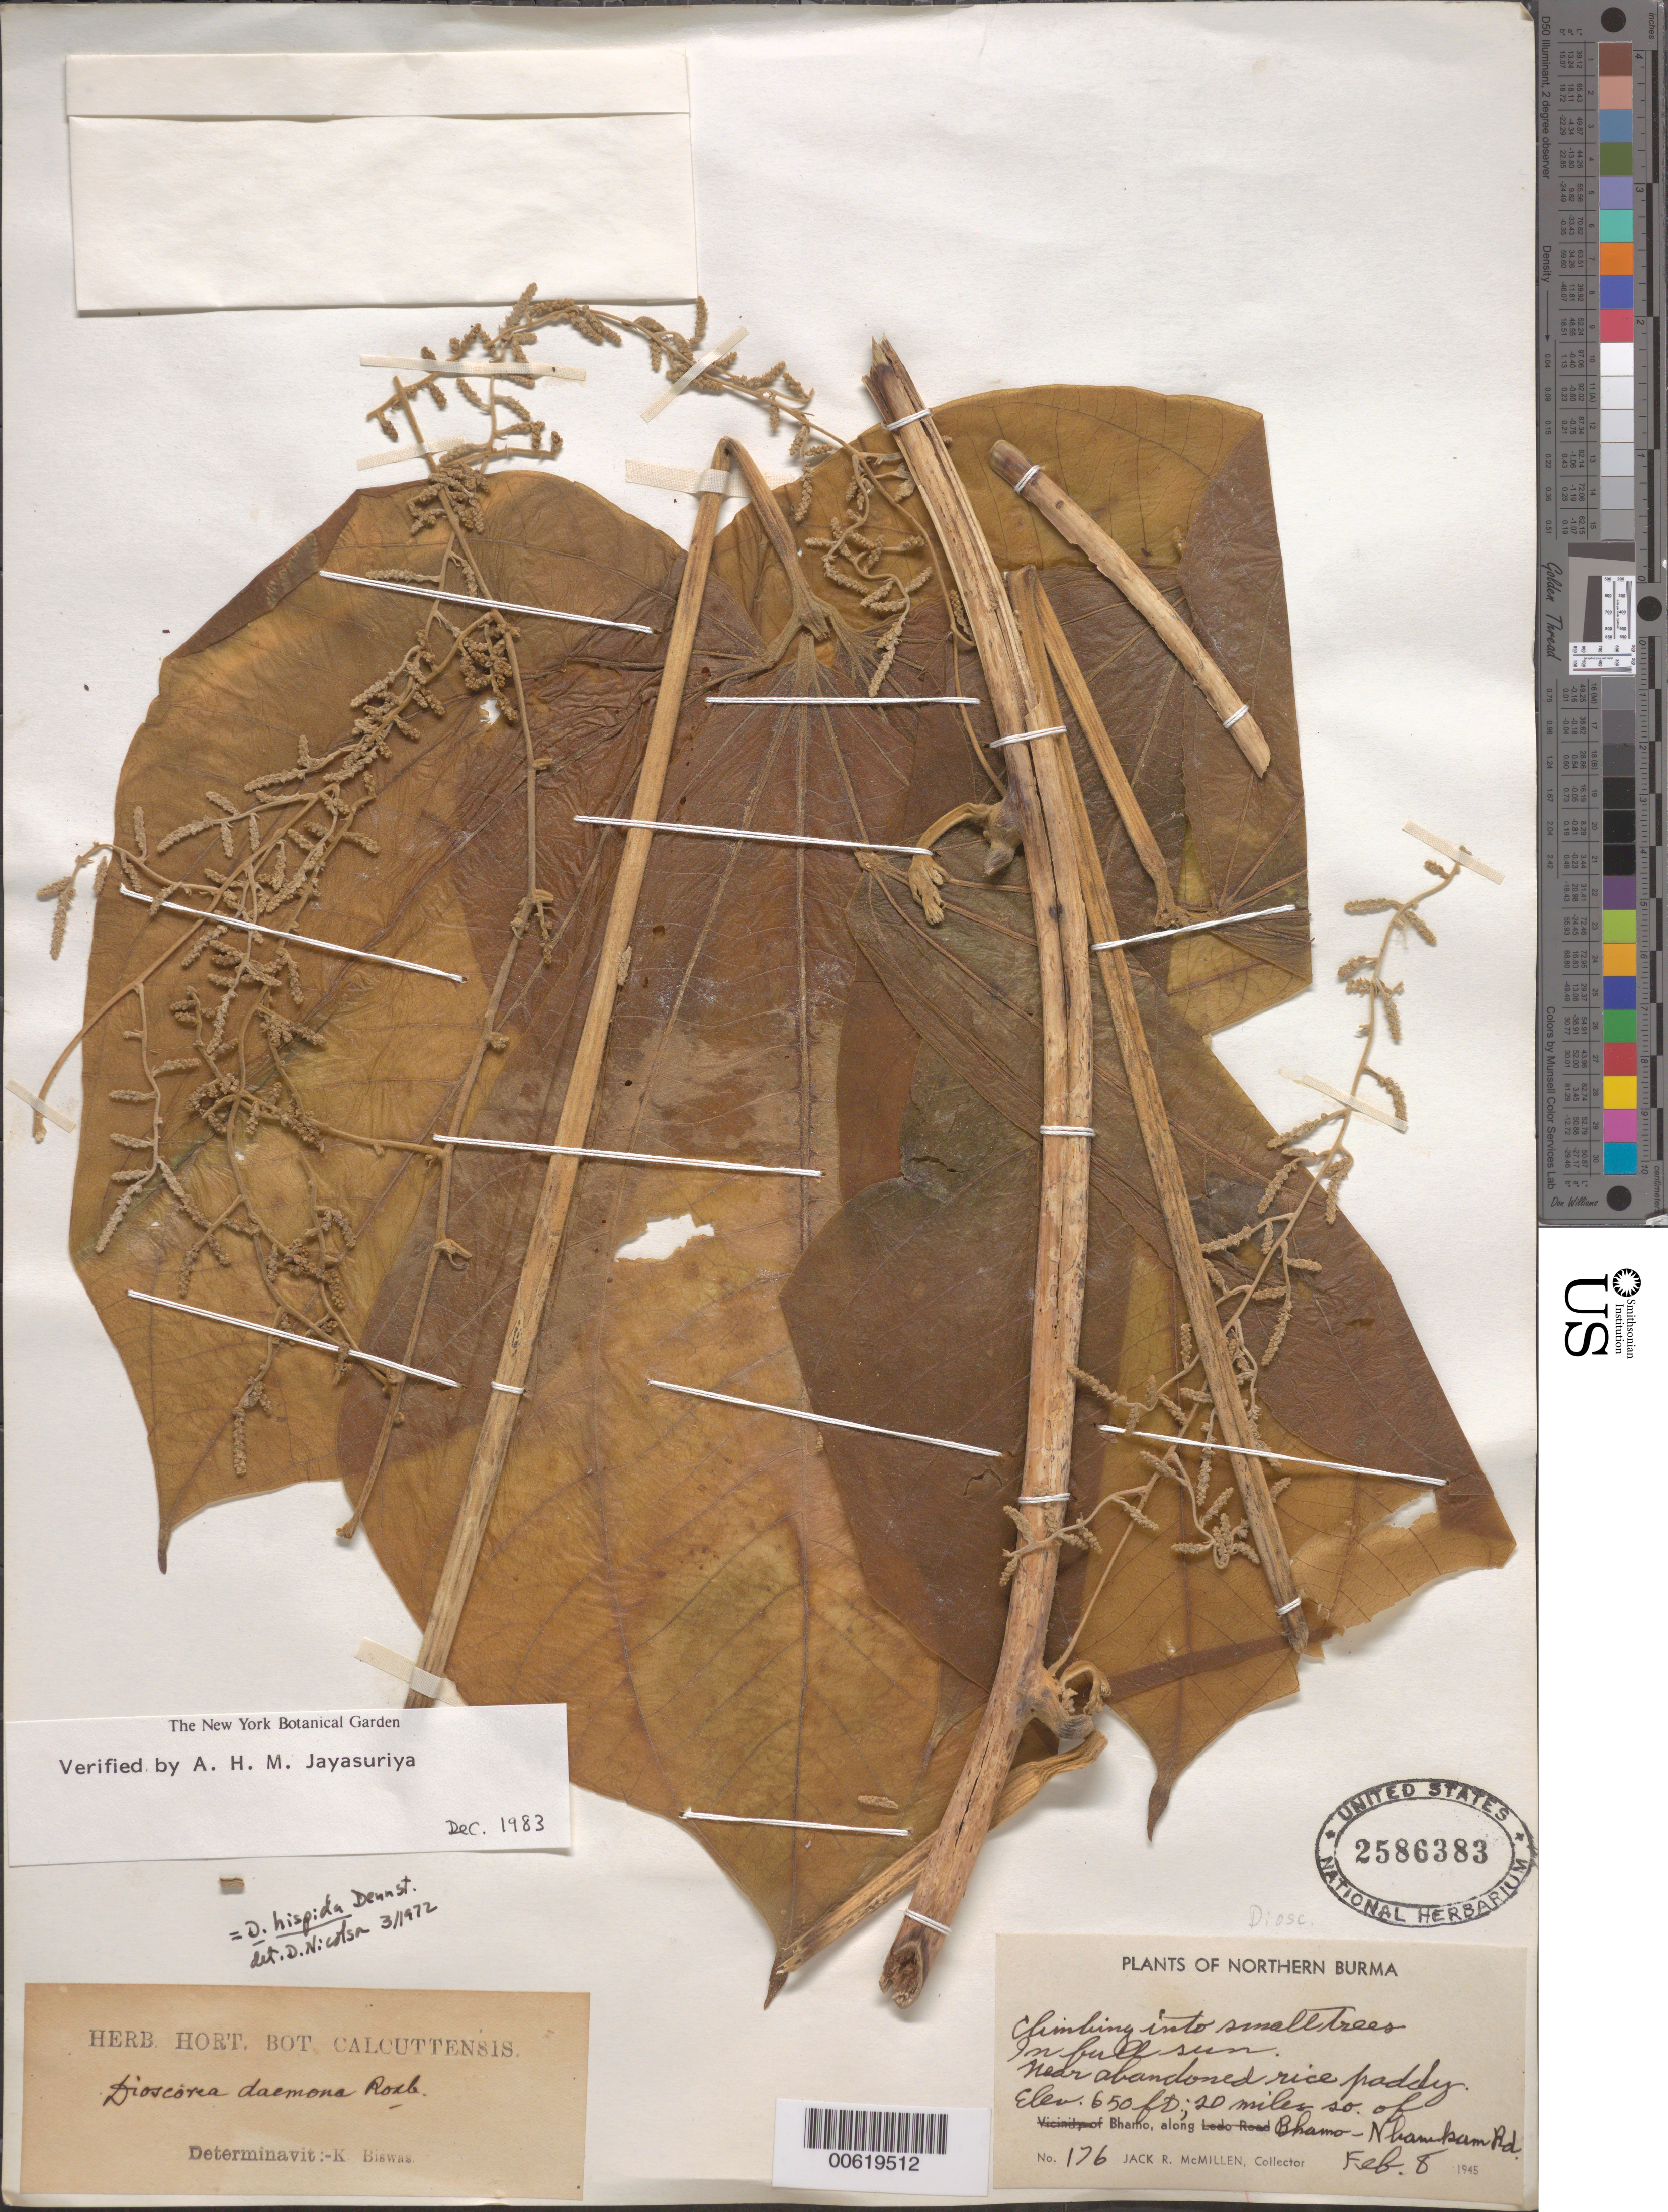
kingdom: Plantae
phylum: Tracheophyta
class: Liliopsida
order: Dioscoreales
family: Dioscoreaceae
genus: Dioscorea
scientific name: Dioscorea daemona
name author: Roxb.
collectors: J. McMillen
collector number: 176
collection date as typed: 08 Feb 1945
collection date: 1945-02-08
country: Myanmar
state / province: Kachin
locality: Bhamo, near abandoned rice paddy.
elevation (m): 198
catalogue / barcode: US 2586383